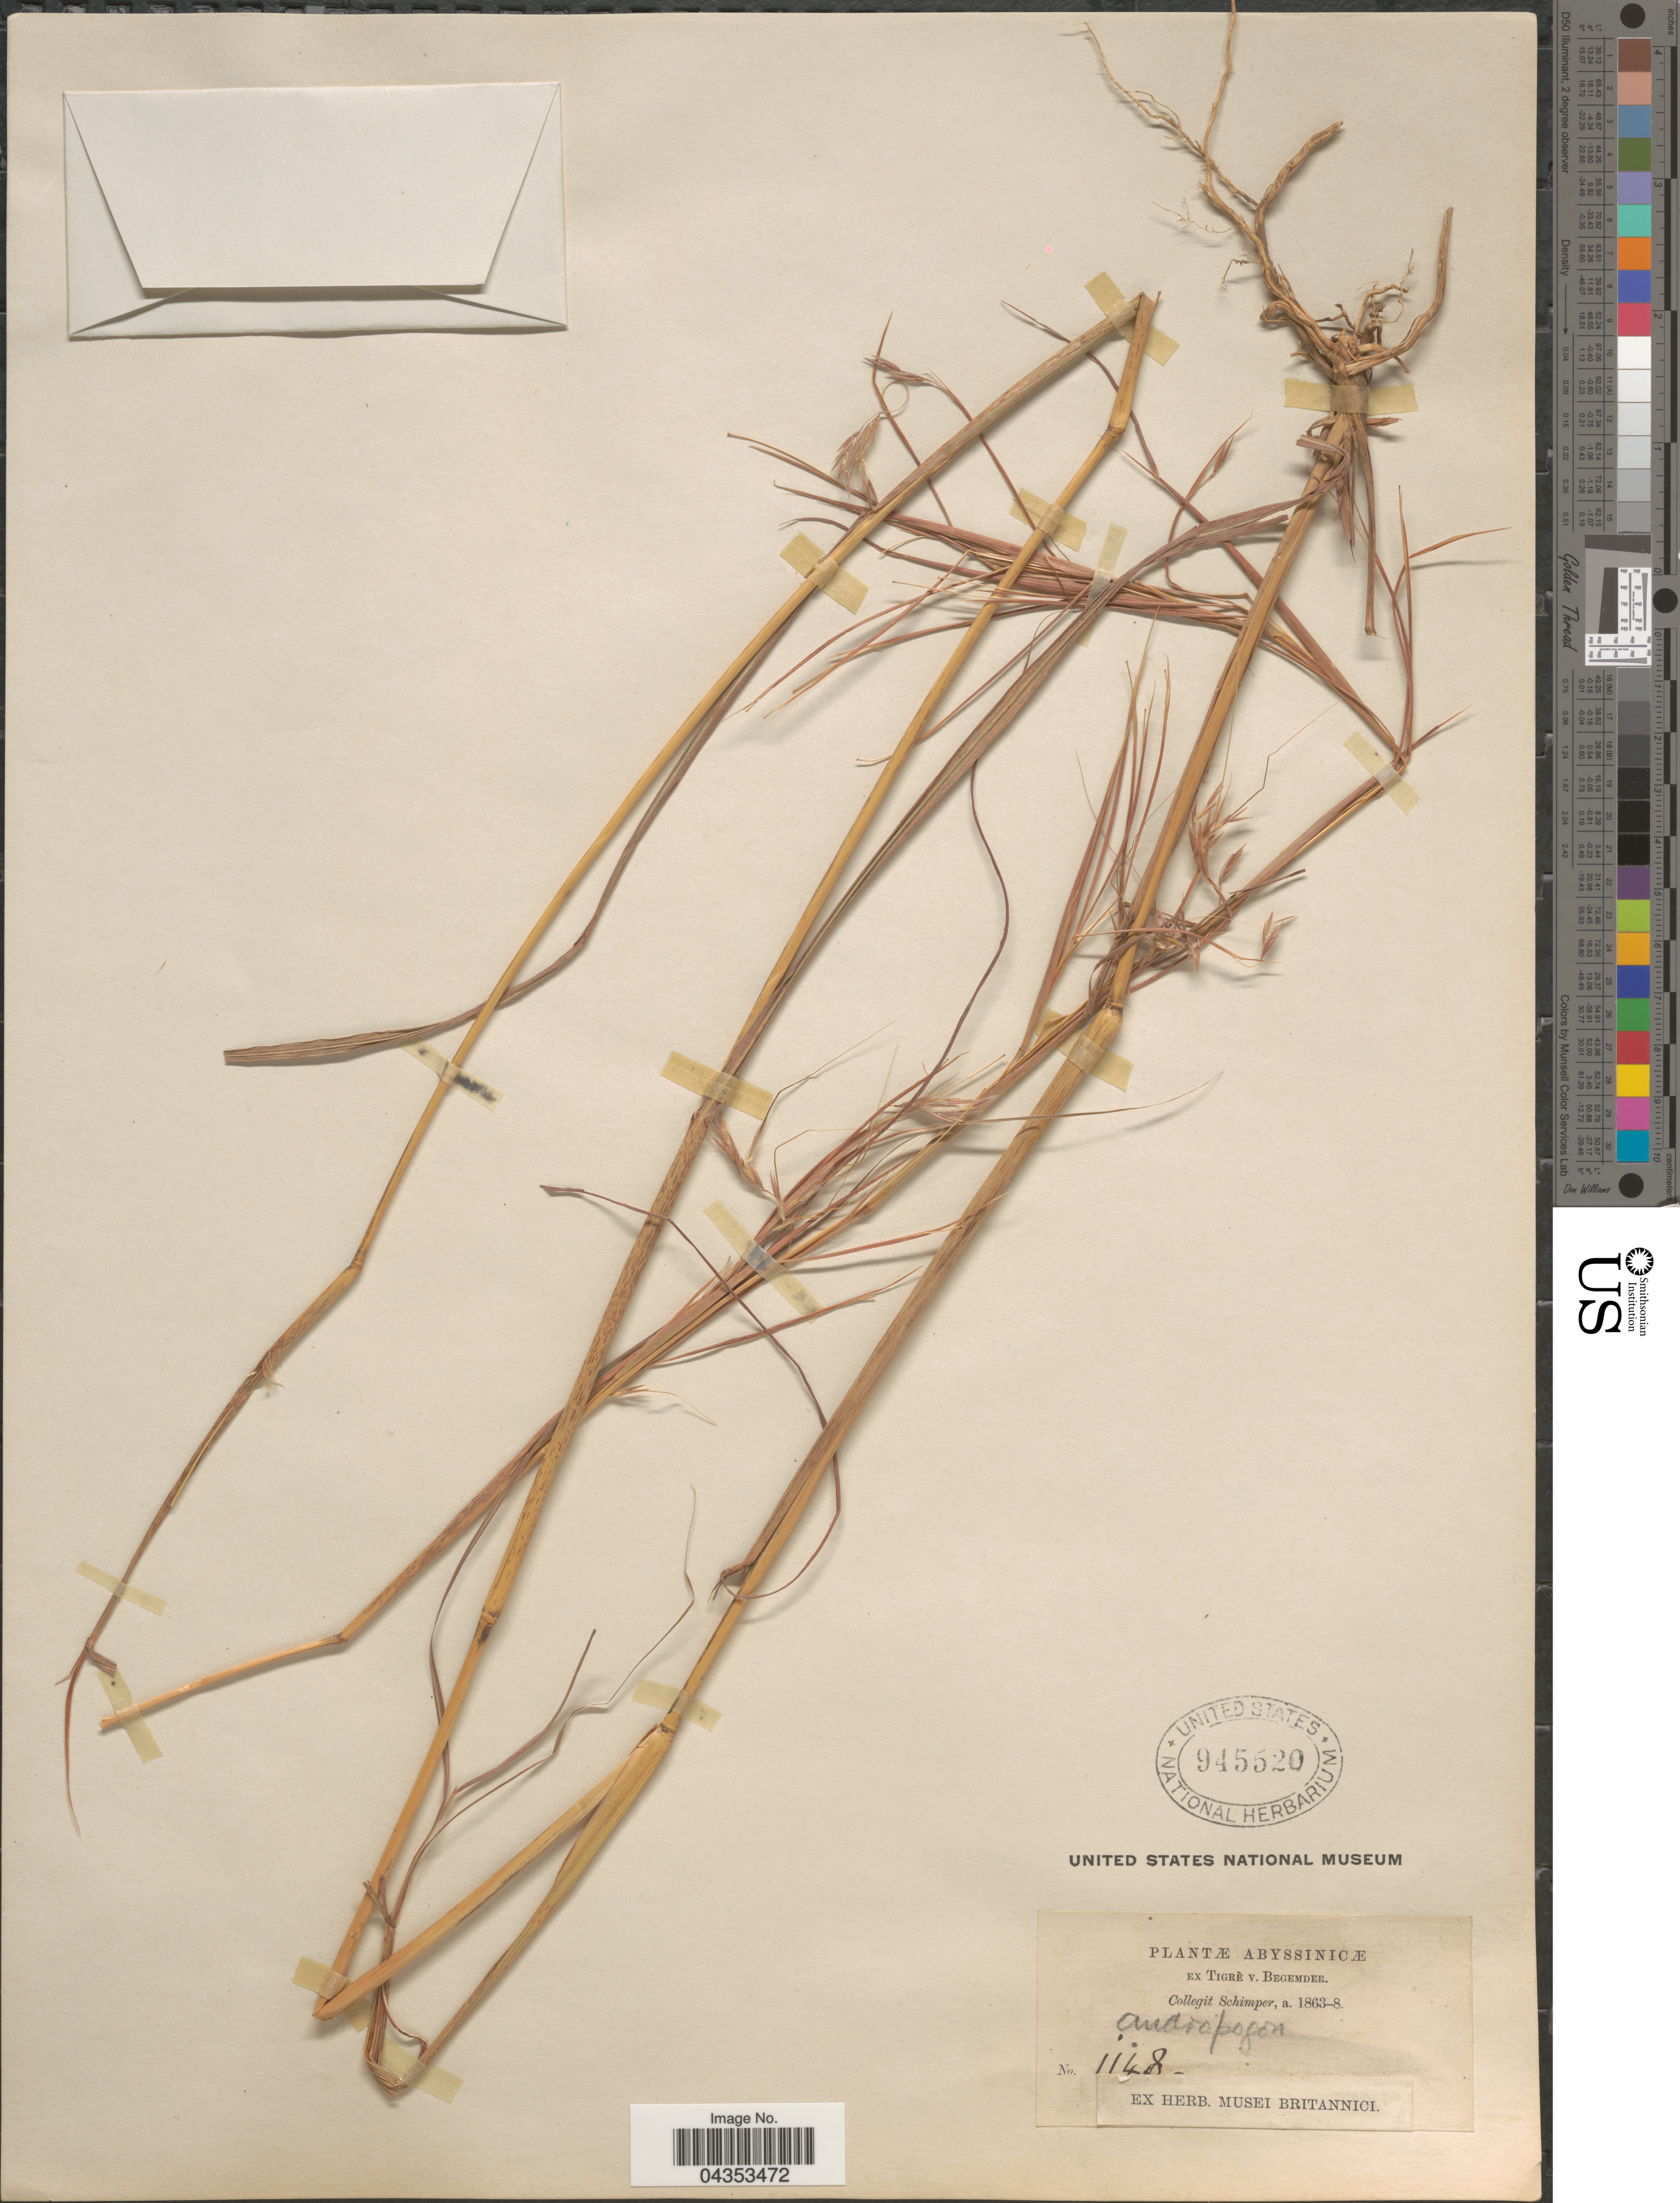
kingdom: Plantae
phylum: Tracheophyta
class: Liliopsida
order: Poales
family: Poaceae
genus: Hyparrhenia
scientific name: Hyparrhenia hirta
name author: (L.) Stapf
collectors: -. Schimper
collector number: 1148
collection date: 1863/1868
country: Ethiopia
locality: Abyssinicæ.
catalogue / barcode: US 945520